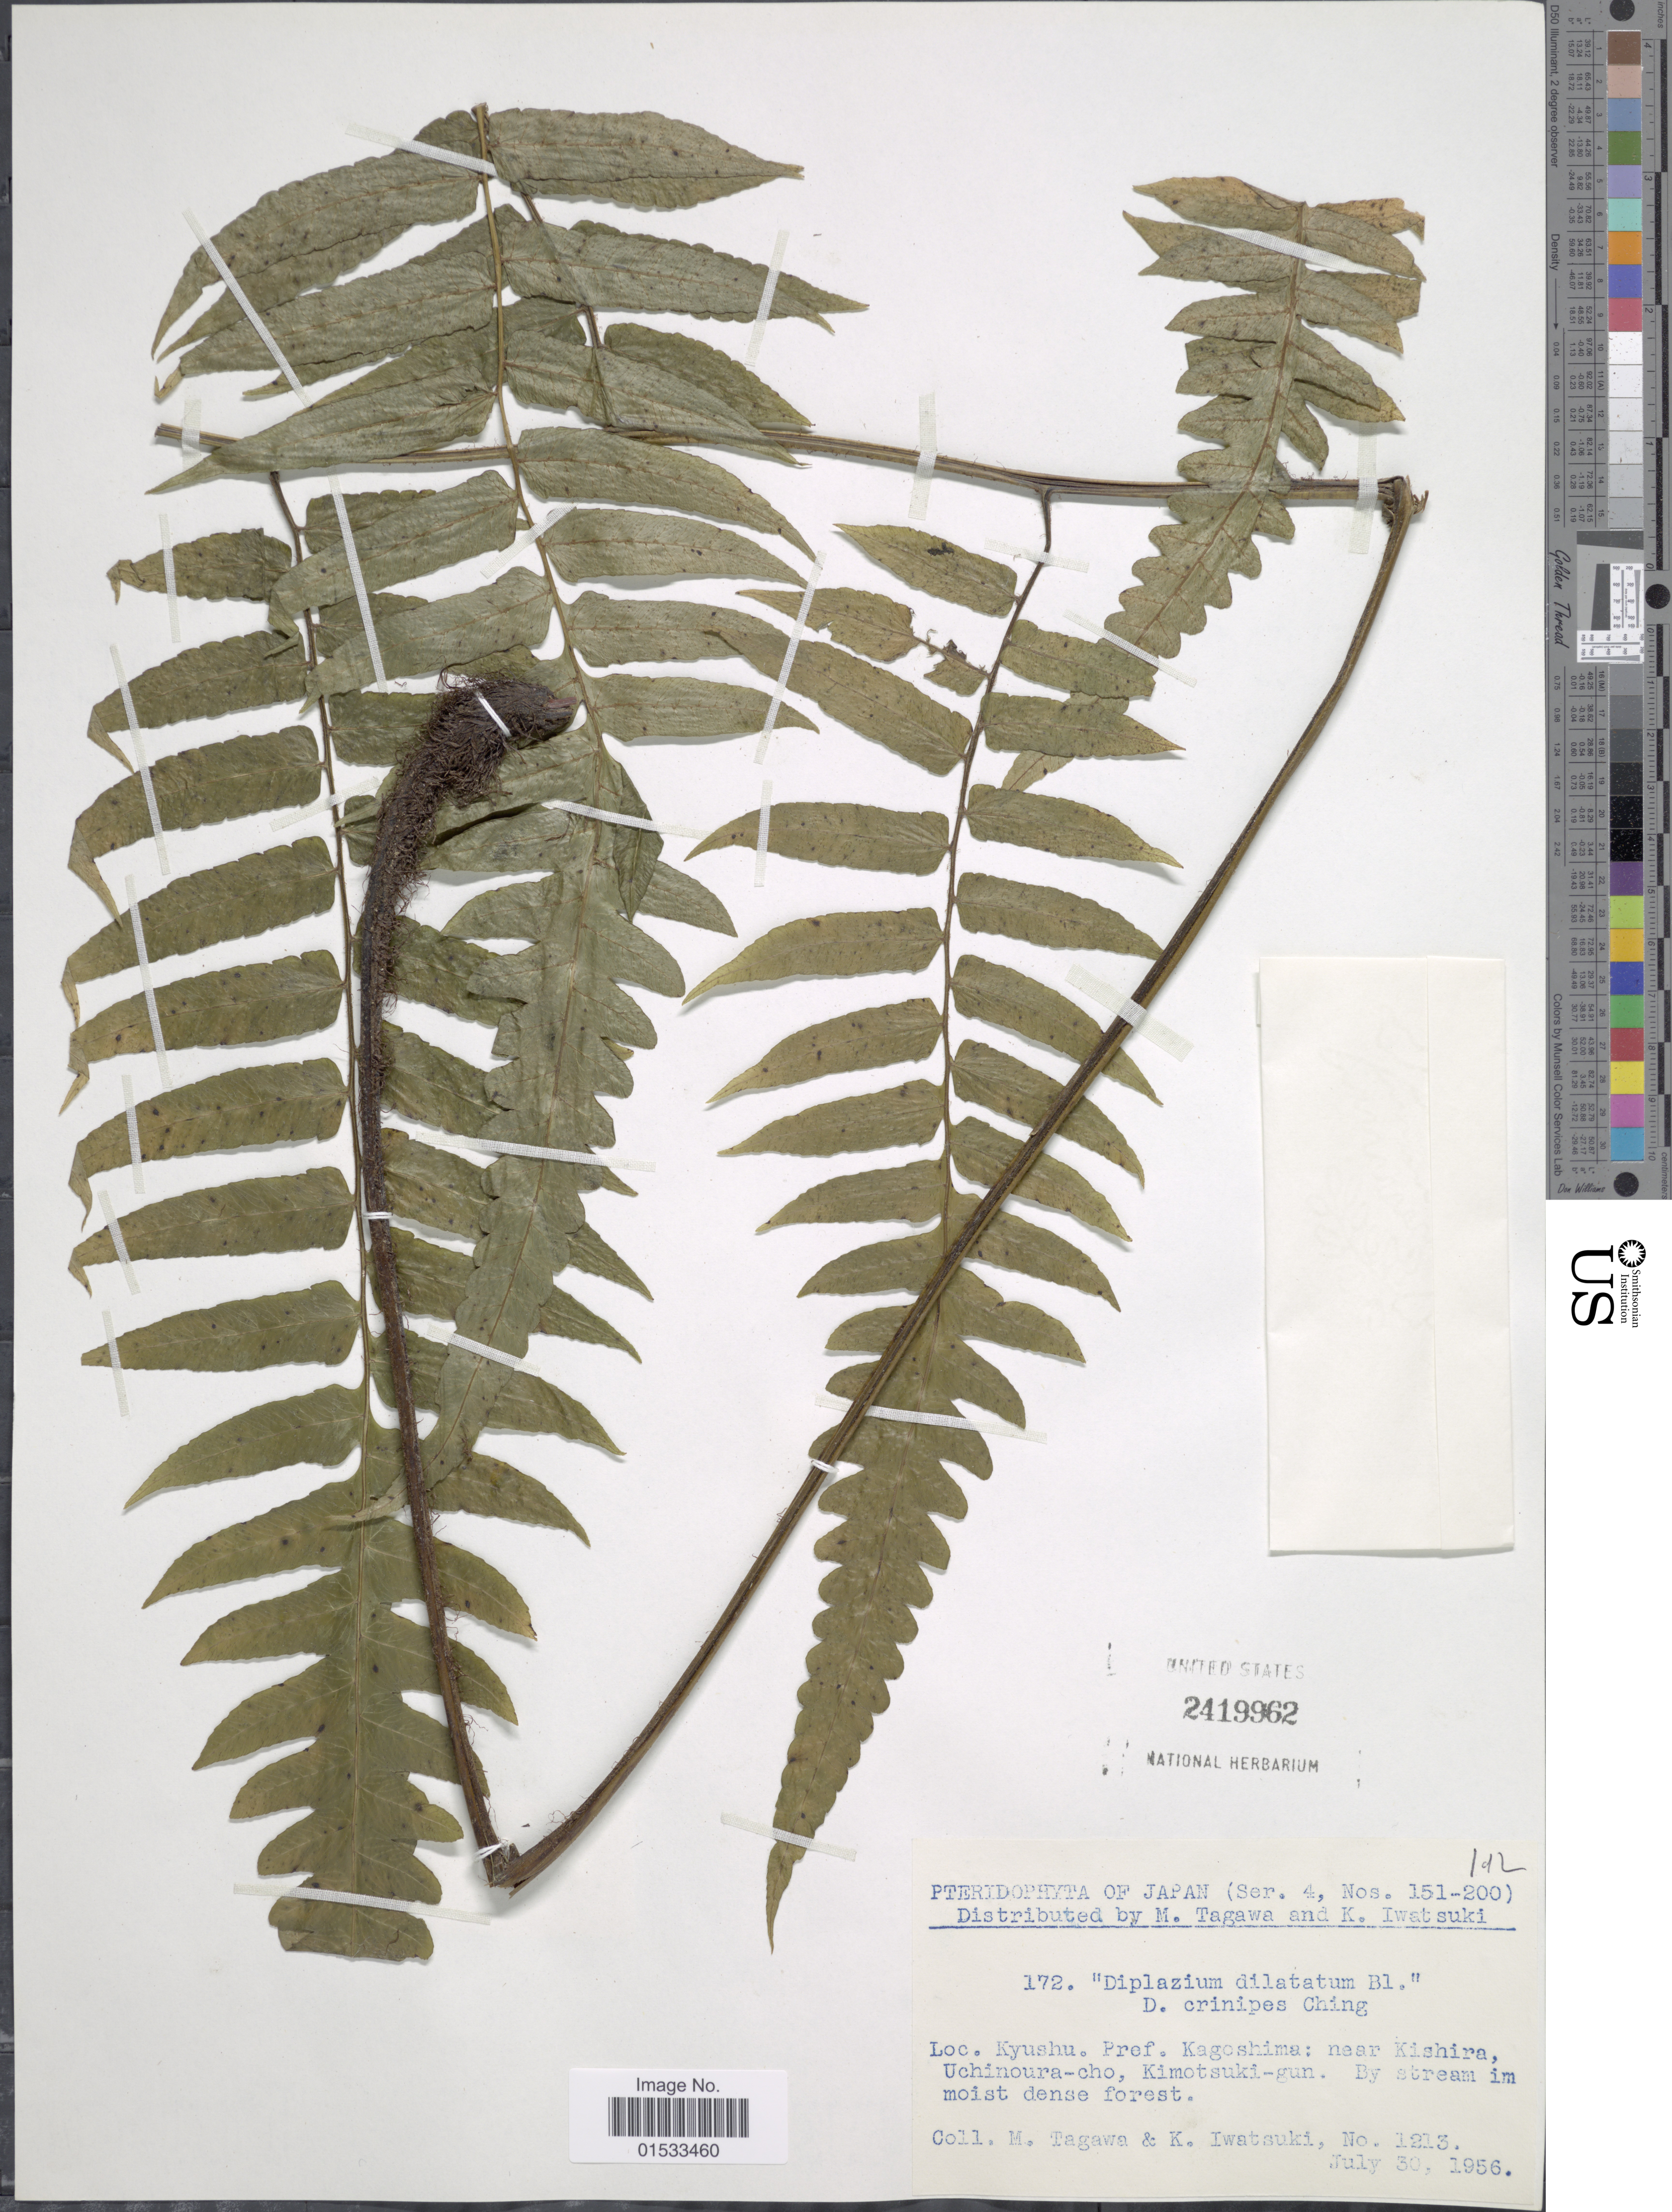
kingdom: Plantae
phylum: Tracheophyta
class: Polypodiopsida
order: Polypodiales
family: Athyriaceae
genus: Diplazium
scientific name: Diplazium dilatatum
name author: Blume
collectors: M. Tagawa & K. Iwatsuki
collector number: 1213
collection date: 1956-07-30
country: Japan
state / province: Kagosima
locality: Kyushu, near Kishira, Uchinoura-cho, Kimotsuki-gun.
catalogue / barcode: US 24199612